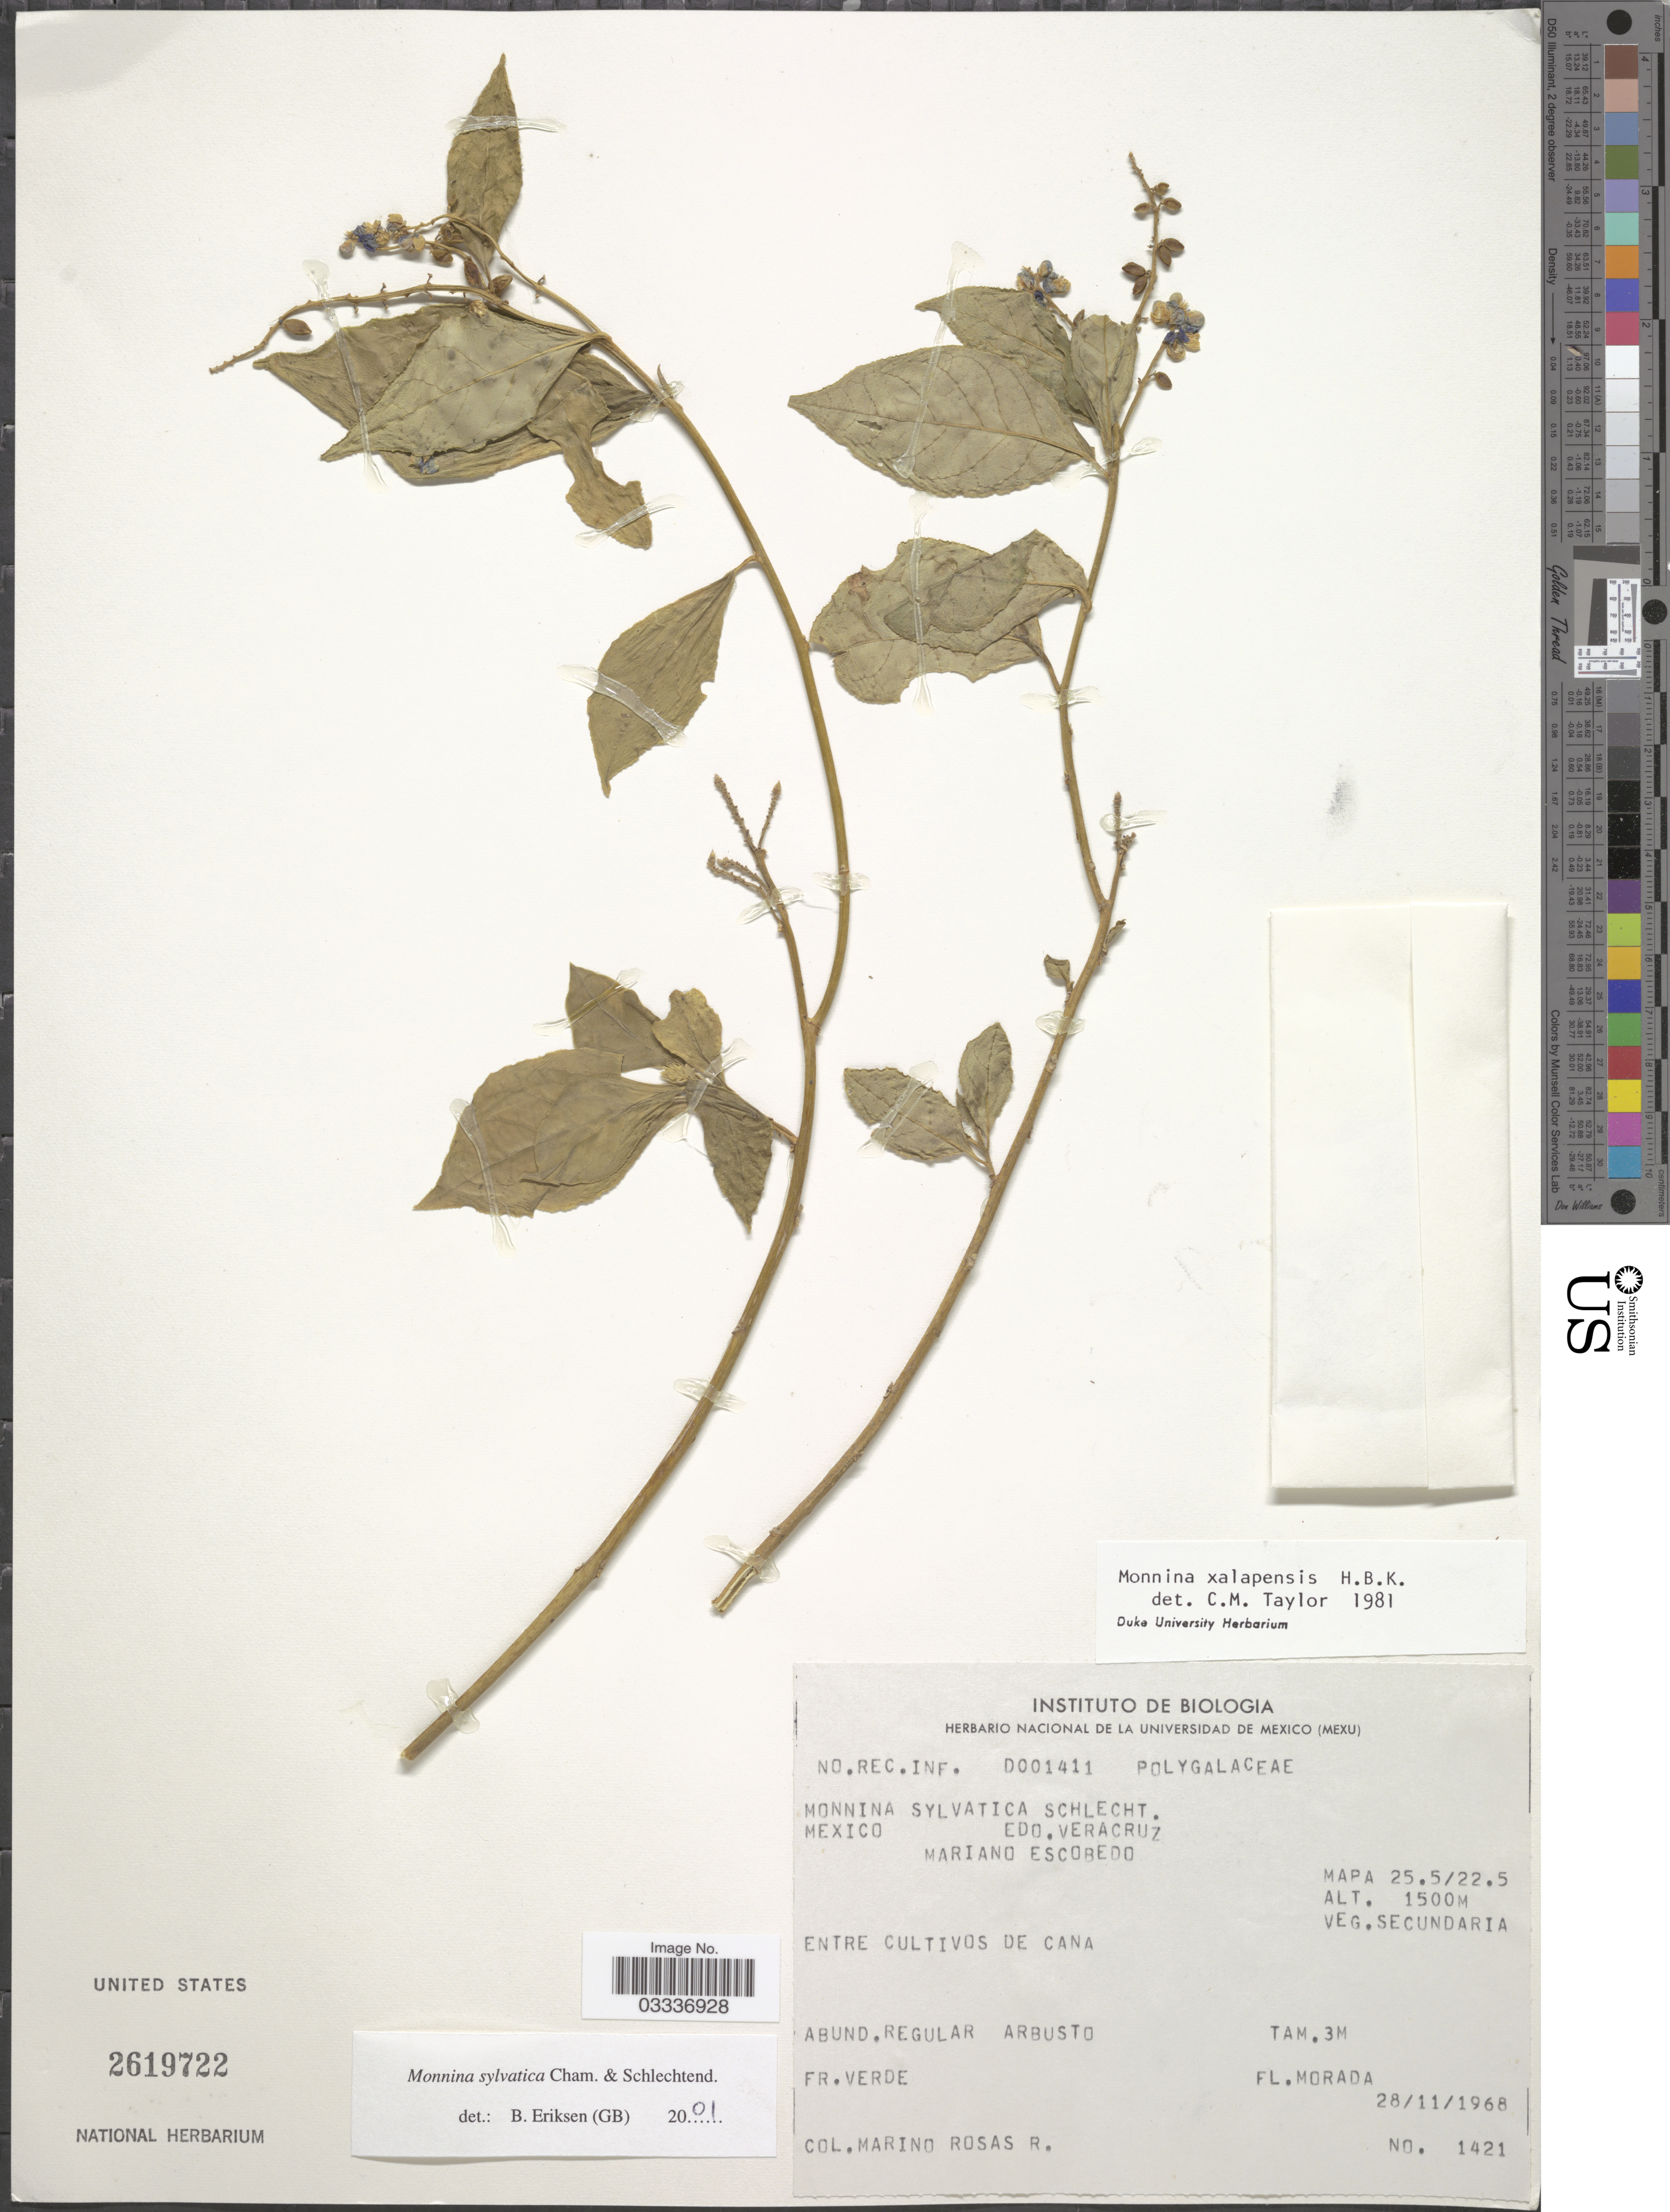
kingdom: Plantae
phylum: Tracheophyta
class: Magnoliopsida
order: Fabales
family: Polygalaceae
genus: Monnina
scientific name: Monnina sylvatica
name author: Schltdl. & Cham.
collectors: M. Rosas R.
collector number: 1421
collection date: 1968-11-28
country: Mexico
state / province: Veracruz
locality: Edo. Veracruz. Mariano Escobedo. Mapa 25.5/22.5.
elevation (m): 1500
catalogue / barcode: US 2619722